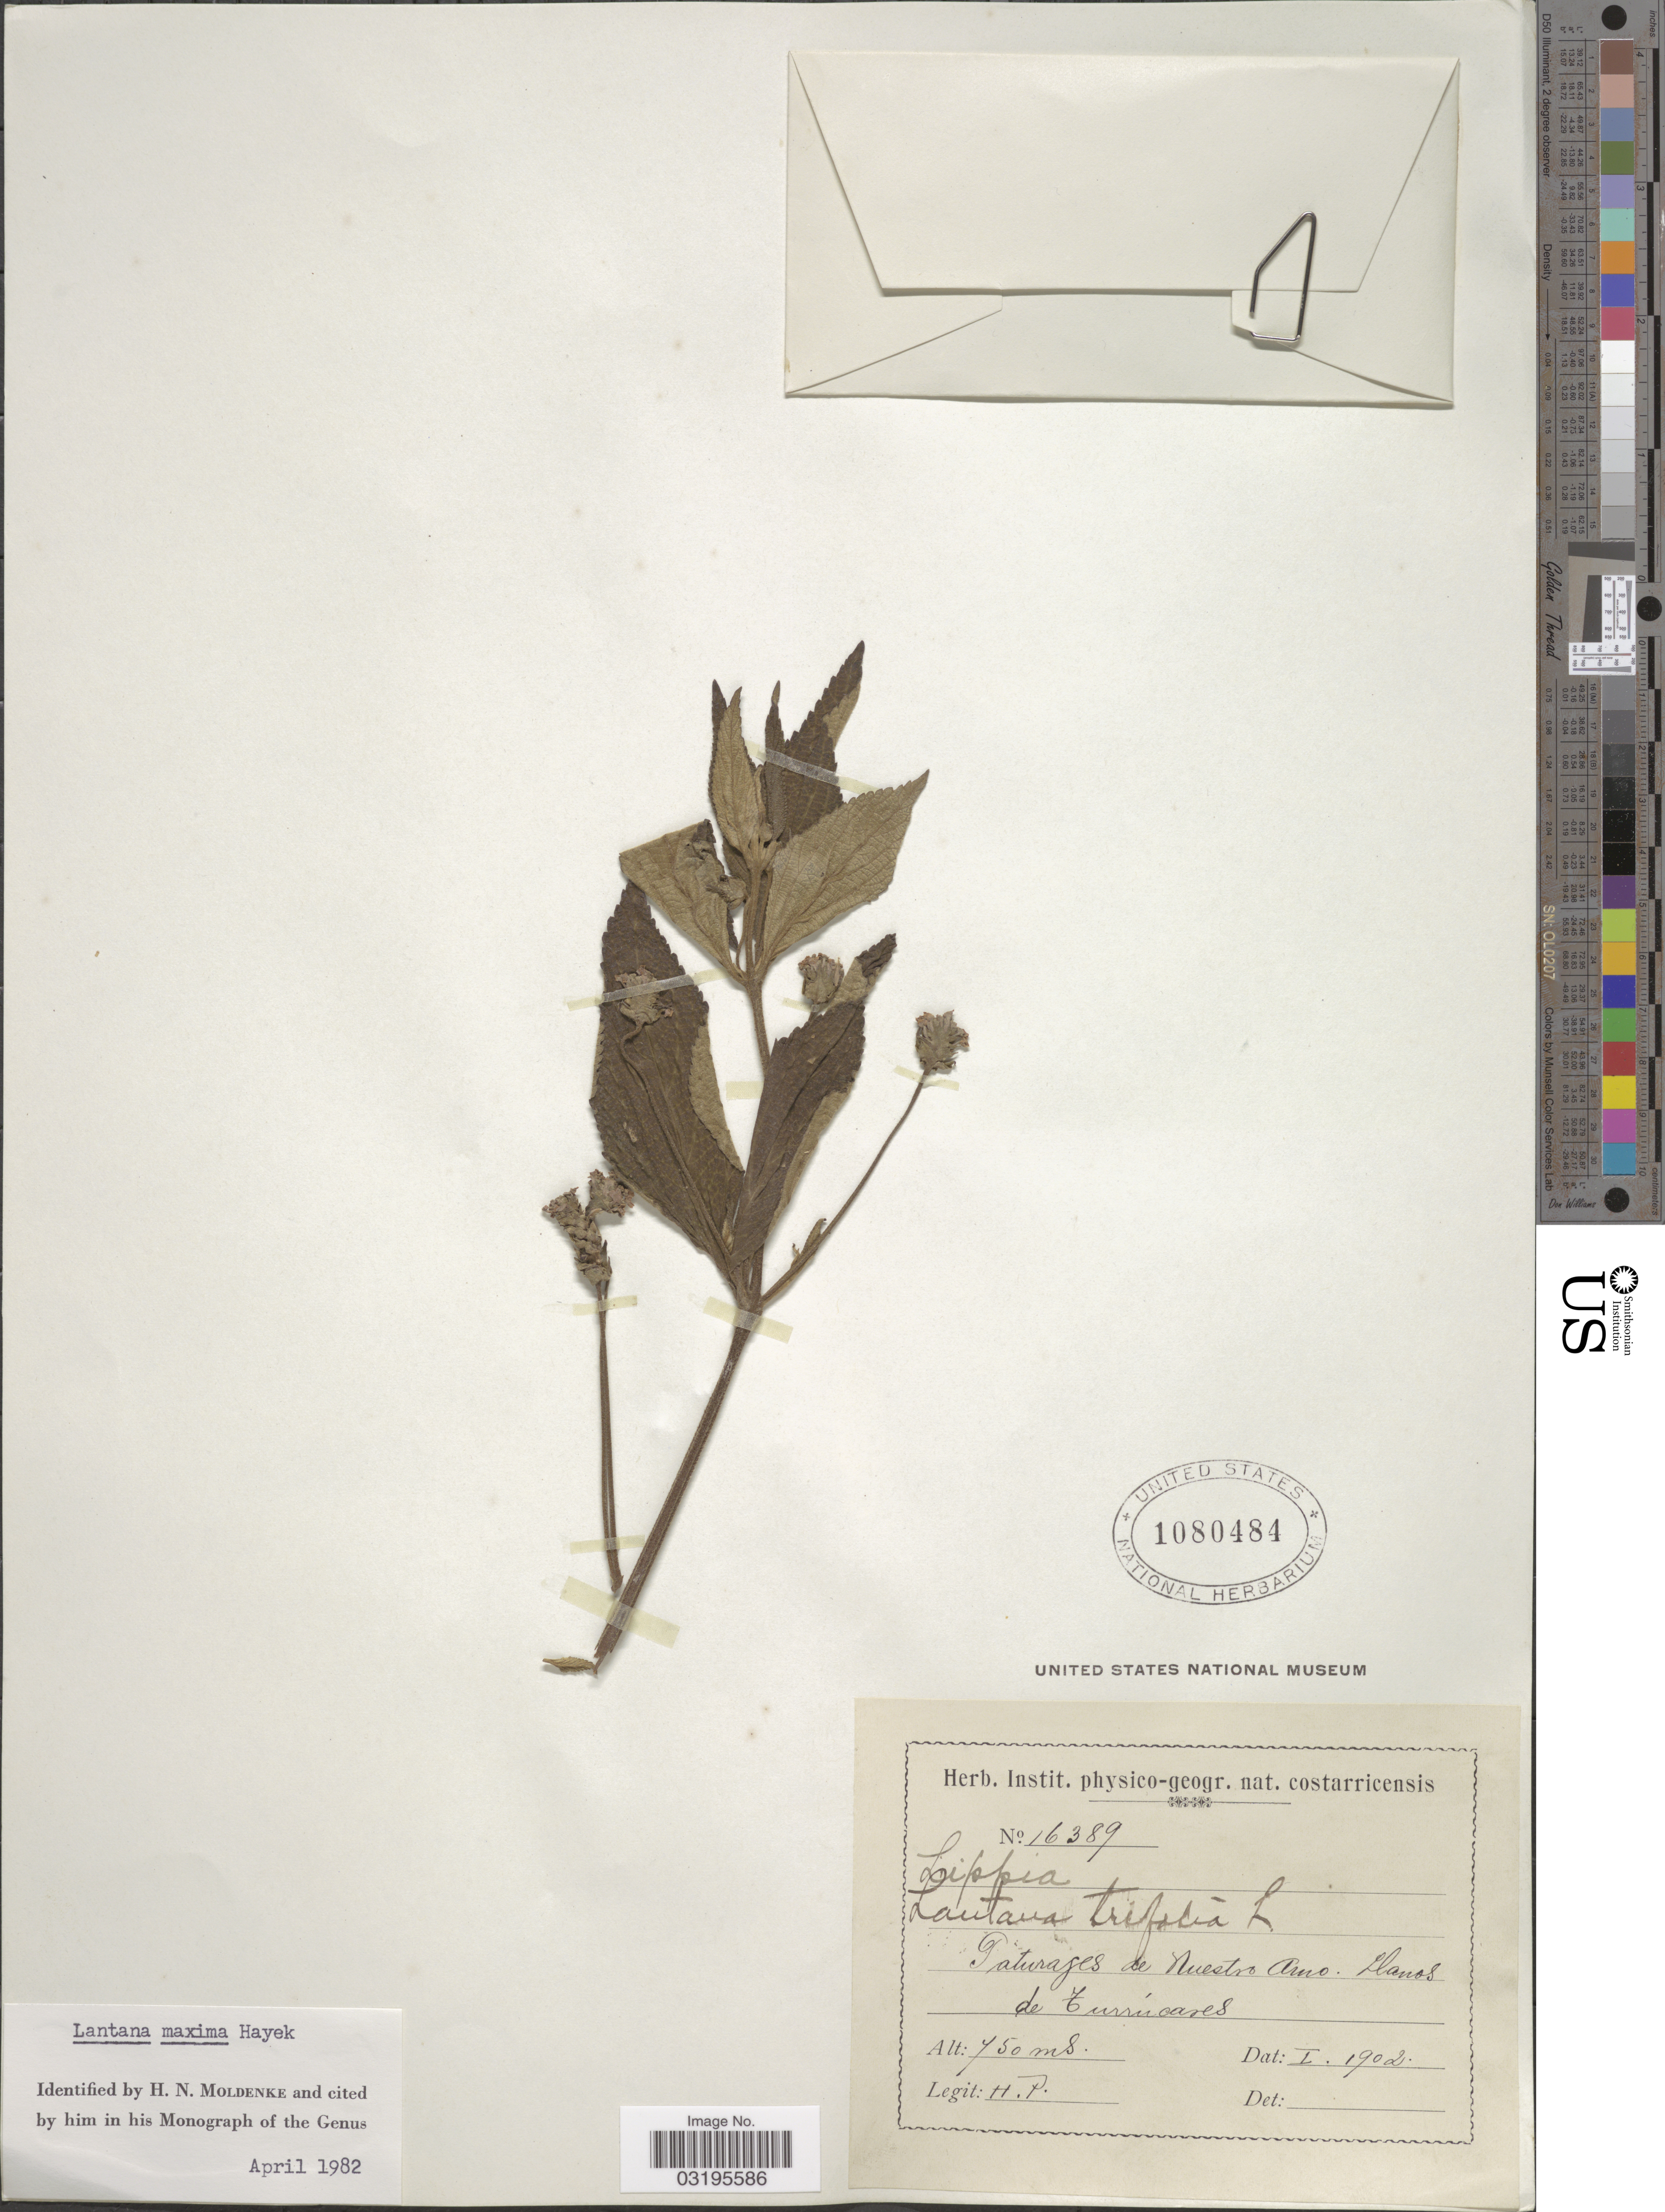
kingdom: Plantae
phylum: Tracheophyta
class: Magnoliopsida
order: Lamiales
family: Verbenaceae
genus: Lantana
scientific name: Lantana maxima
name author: Hayek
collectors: H. P.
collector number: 16389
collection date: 1902-01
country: Costa Rica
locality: Paturages de Nuestro Amo. Llanos de Turrúcares.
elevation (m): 750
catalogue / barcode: US 1080484